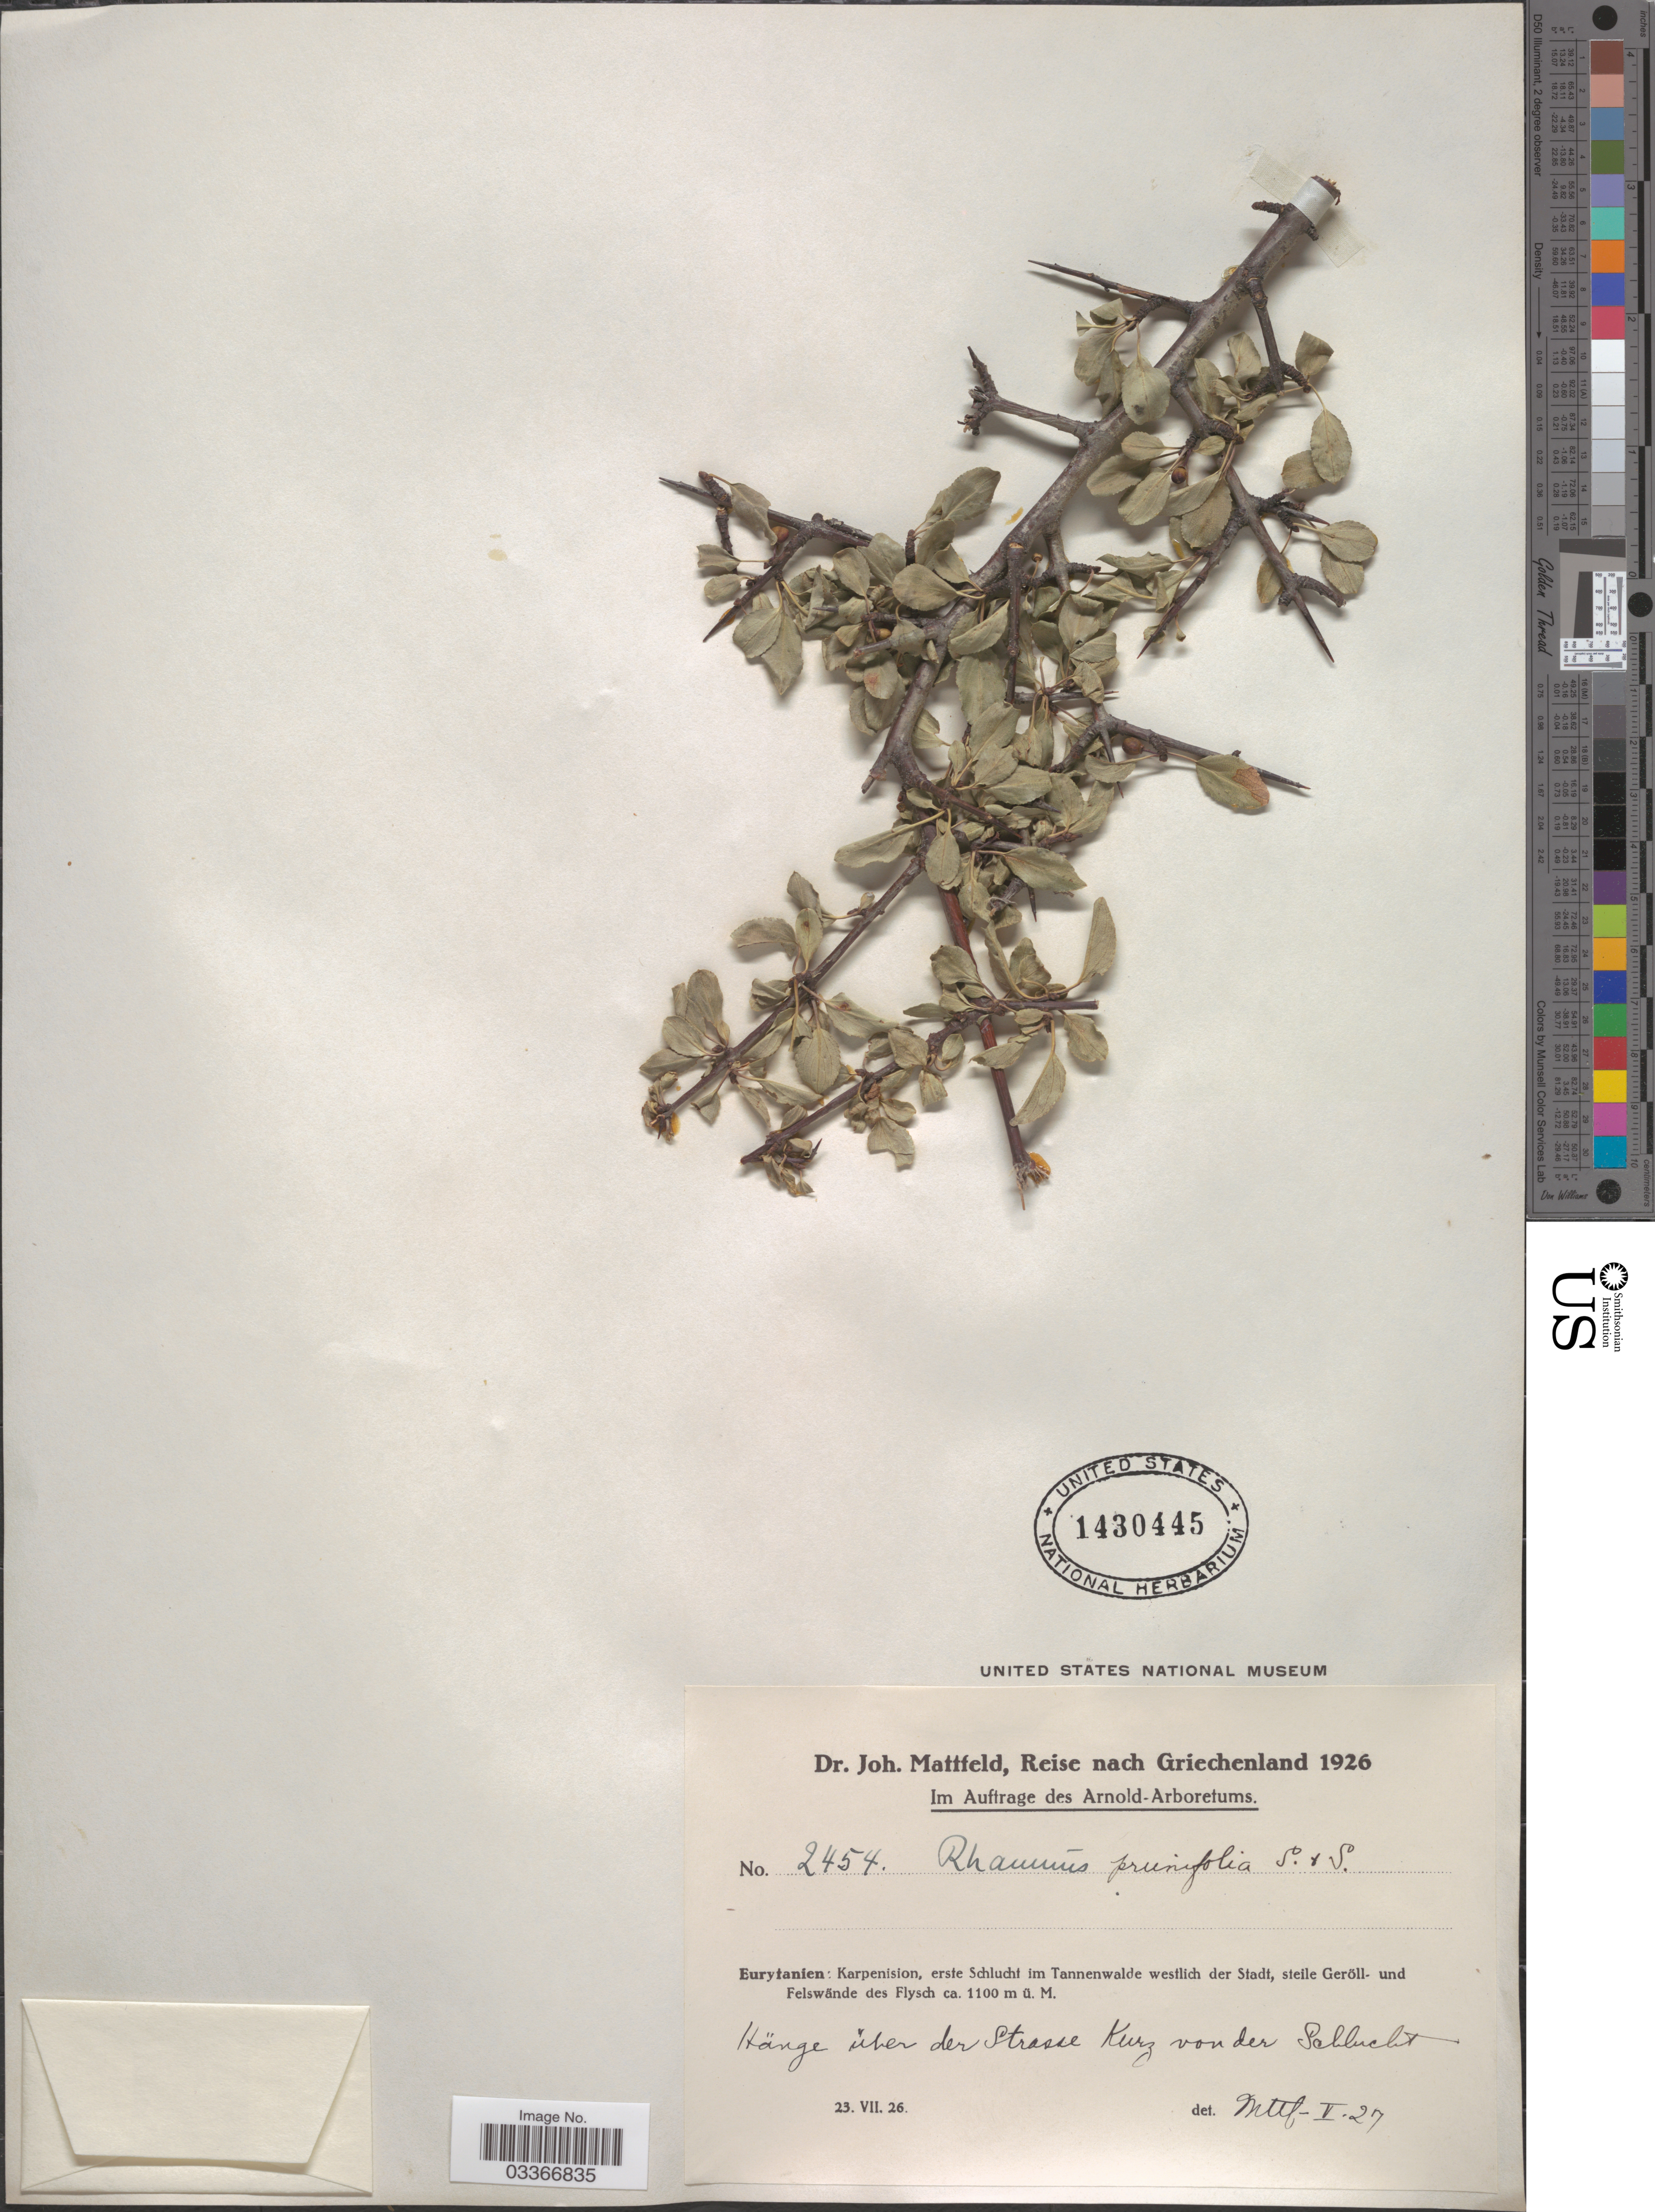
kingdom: Plantae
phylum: Tracheophyta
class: Magnoliopsida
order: Rosales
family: Rhamnaceae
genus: Rhamnus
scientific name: Rhamnus prunifolia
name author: Sm.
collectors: J. Mattfeld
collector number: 2454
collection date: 1926-07-23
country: Greece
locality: Griechenland. Eurytanien: Karpenision, erste Schlucht im Tannenwalde westlich der Stadt, steile Geröll- und Felswände des Flysch. Hänge über der Strasse Kurz von der Schlucht.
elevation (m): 1100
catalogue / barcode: US 1430445